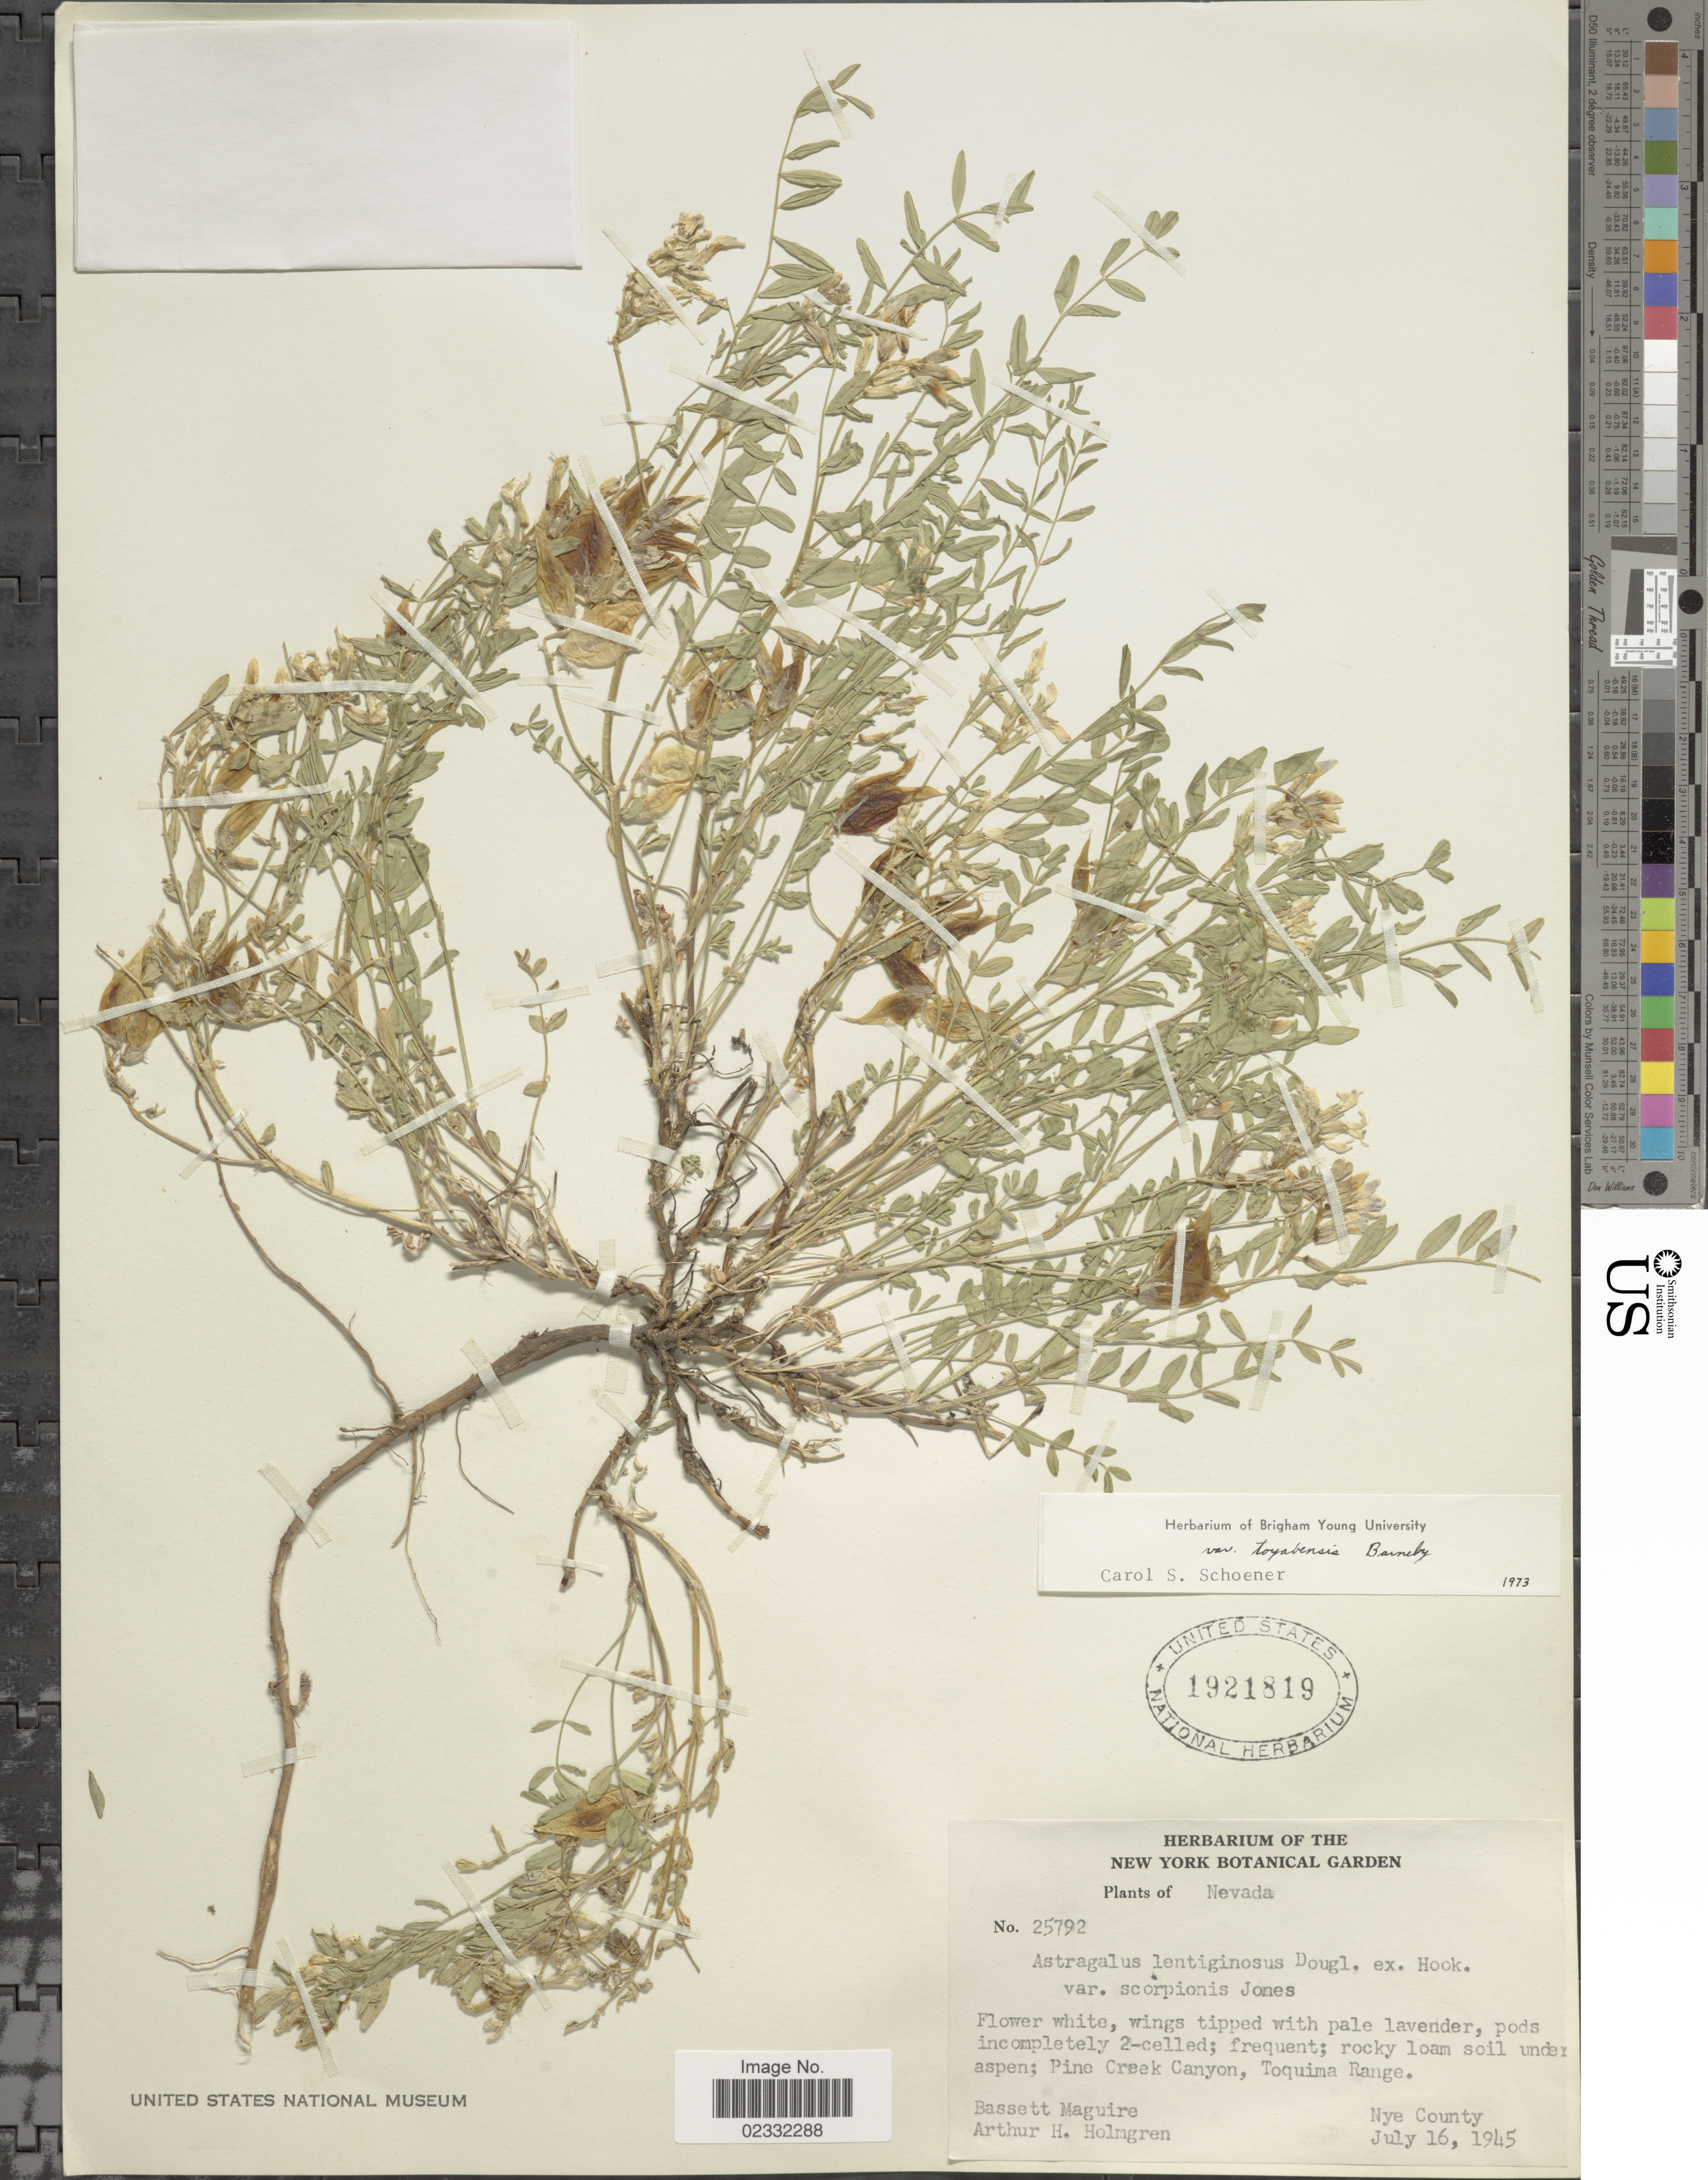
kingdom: Plantae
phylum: Tracheophyta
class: Magnoliopsida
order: Fabales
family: Fabaceae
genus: Astragalus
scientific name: Astragalus lentiginosus var. toyabensis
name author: Barneby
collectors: B. Maguire & A. H. Holmgren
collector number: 25792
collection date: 1945-07-16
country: United States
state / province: Nevada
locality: Pine Creek Canyon, Toquima Range, Nye County.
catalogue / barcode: US 1921819